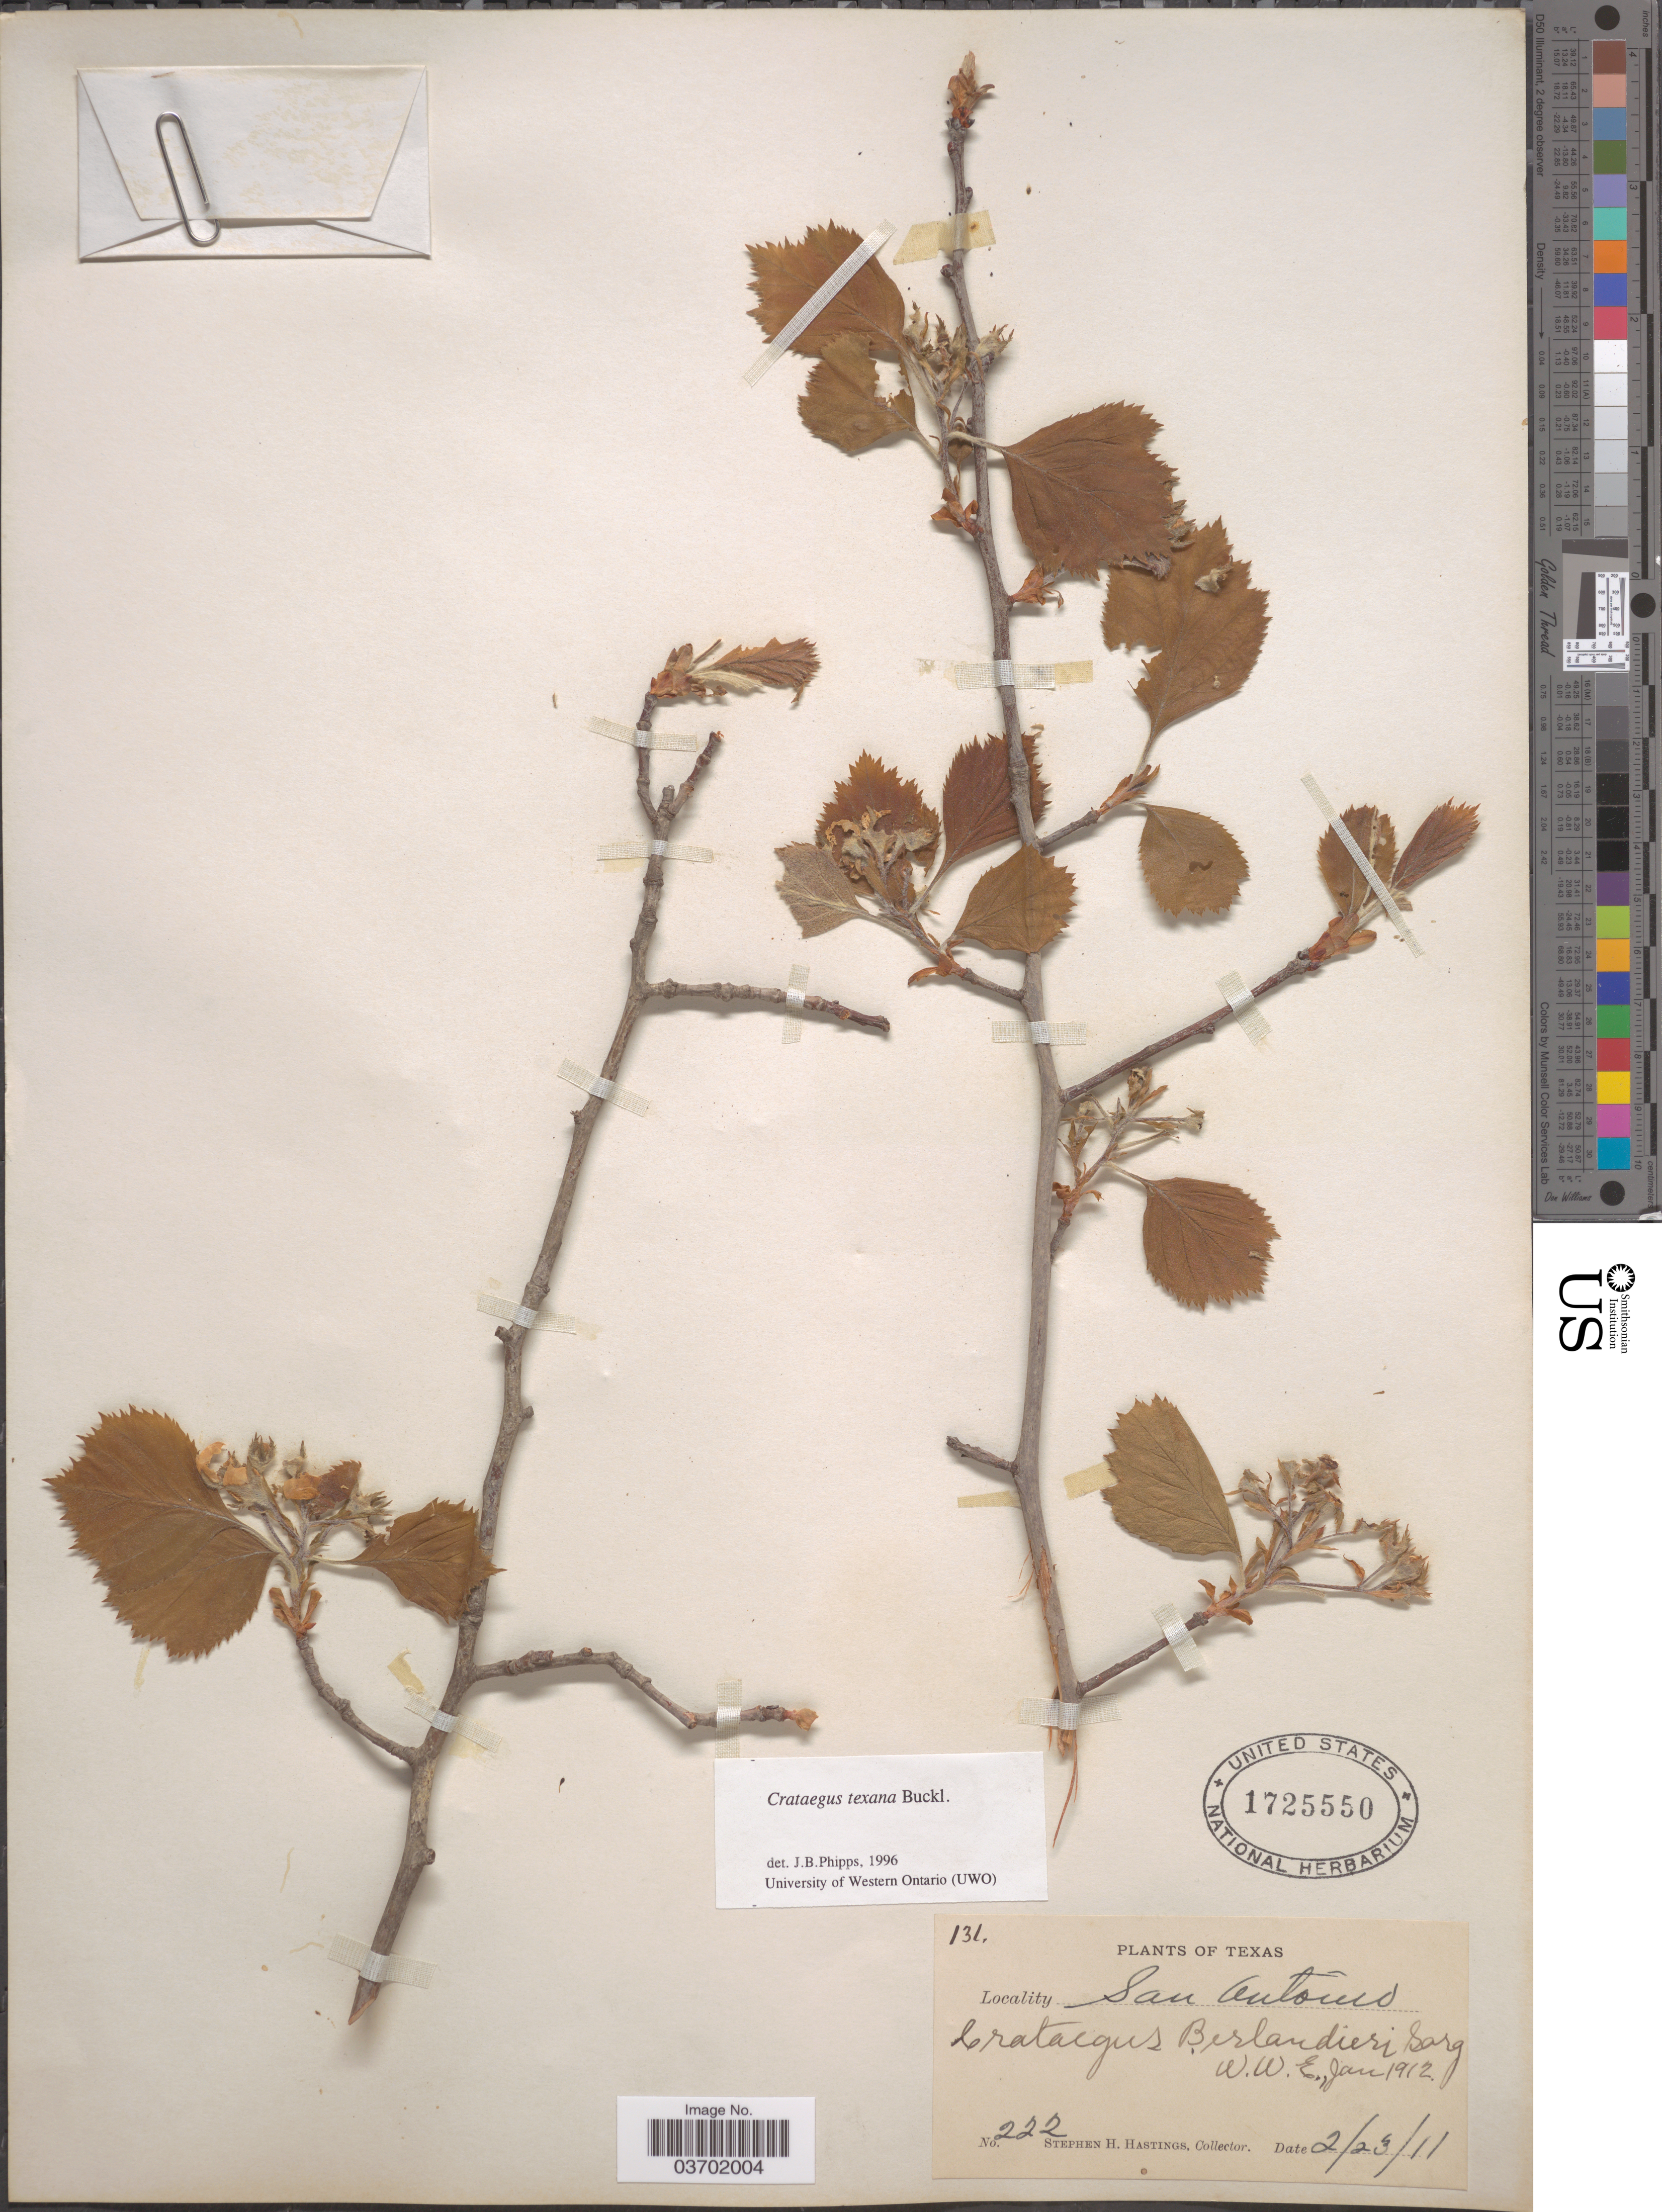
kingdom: Plantae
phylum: Tracheophyta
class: Magnoliopsida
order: Rosales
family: Rosaceae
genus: Crataegus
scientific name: Crataegus texana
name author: Buckley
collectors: S. Hastings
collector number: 222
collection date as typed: Transcribed d/m/y: 23/2/11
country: United States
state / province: Texas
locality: San Antonio.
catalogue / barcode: US 1725550